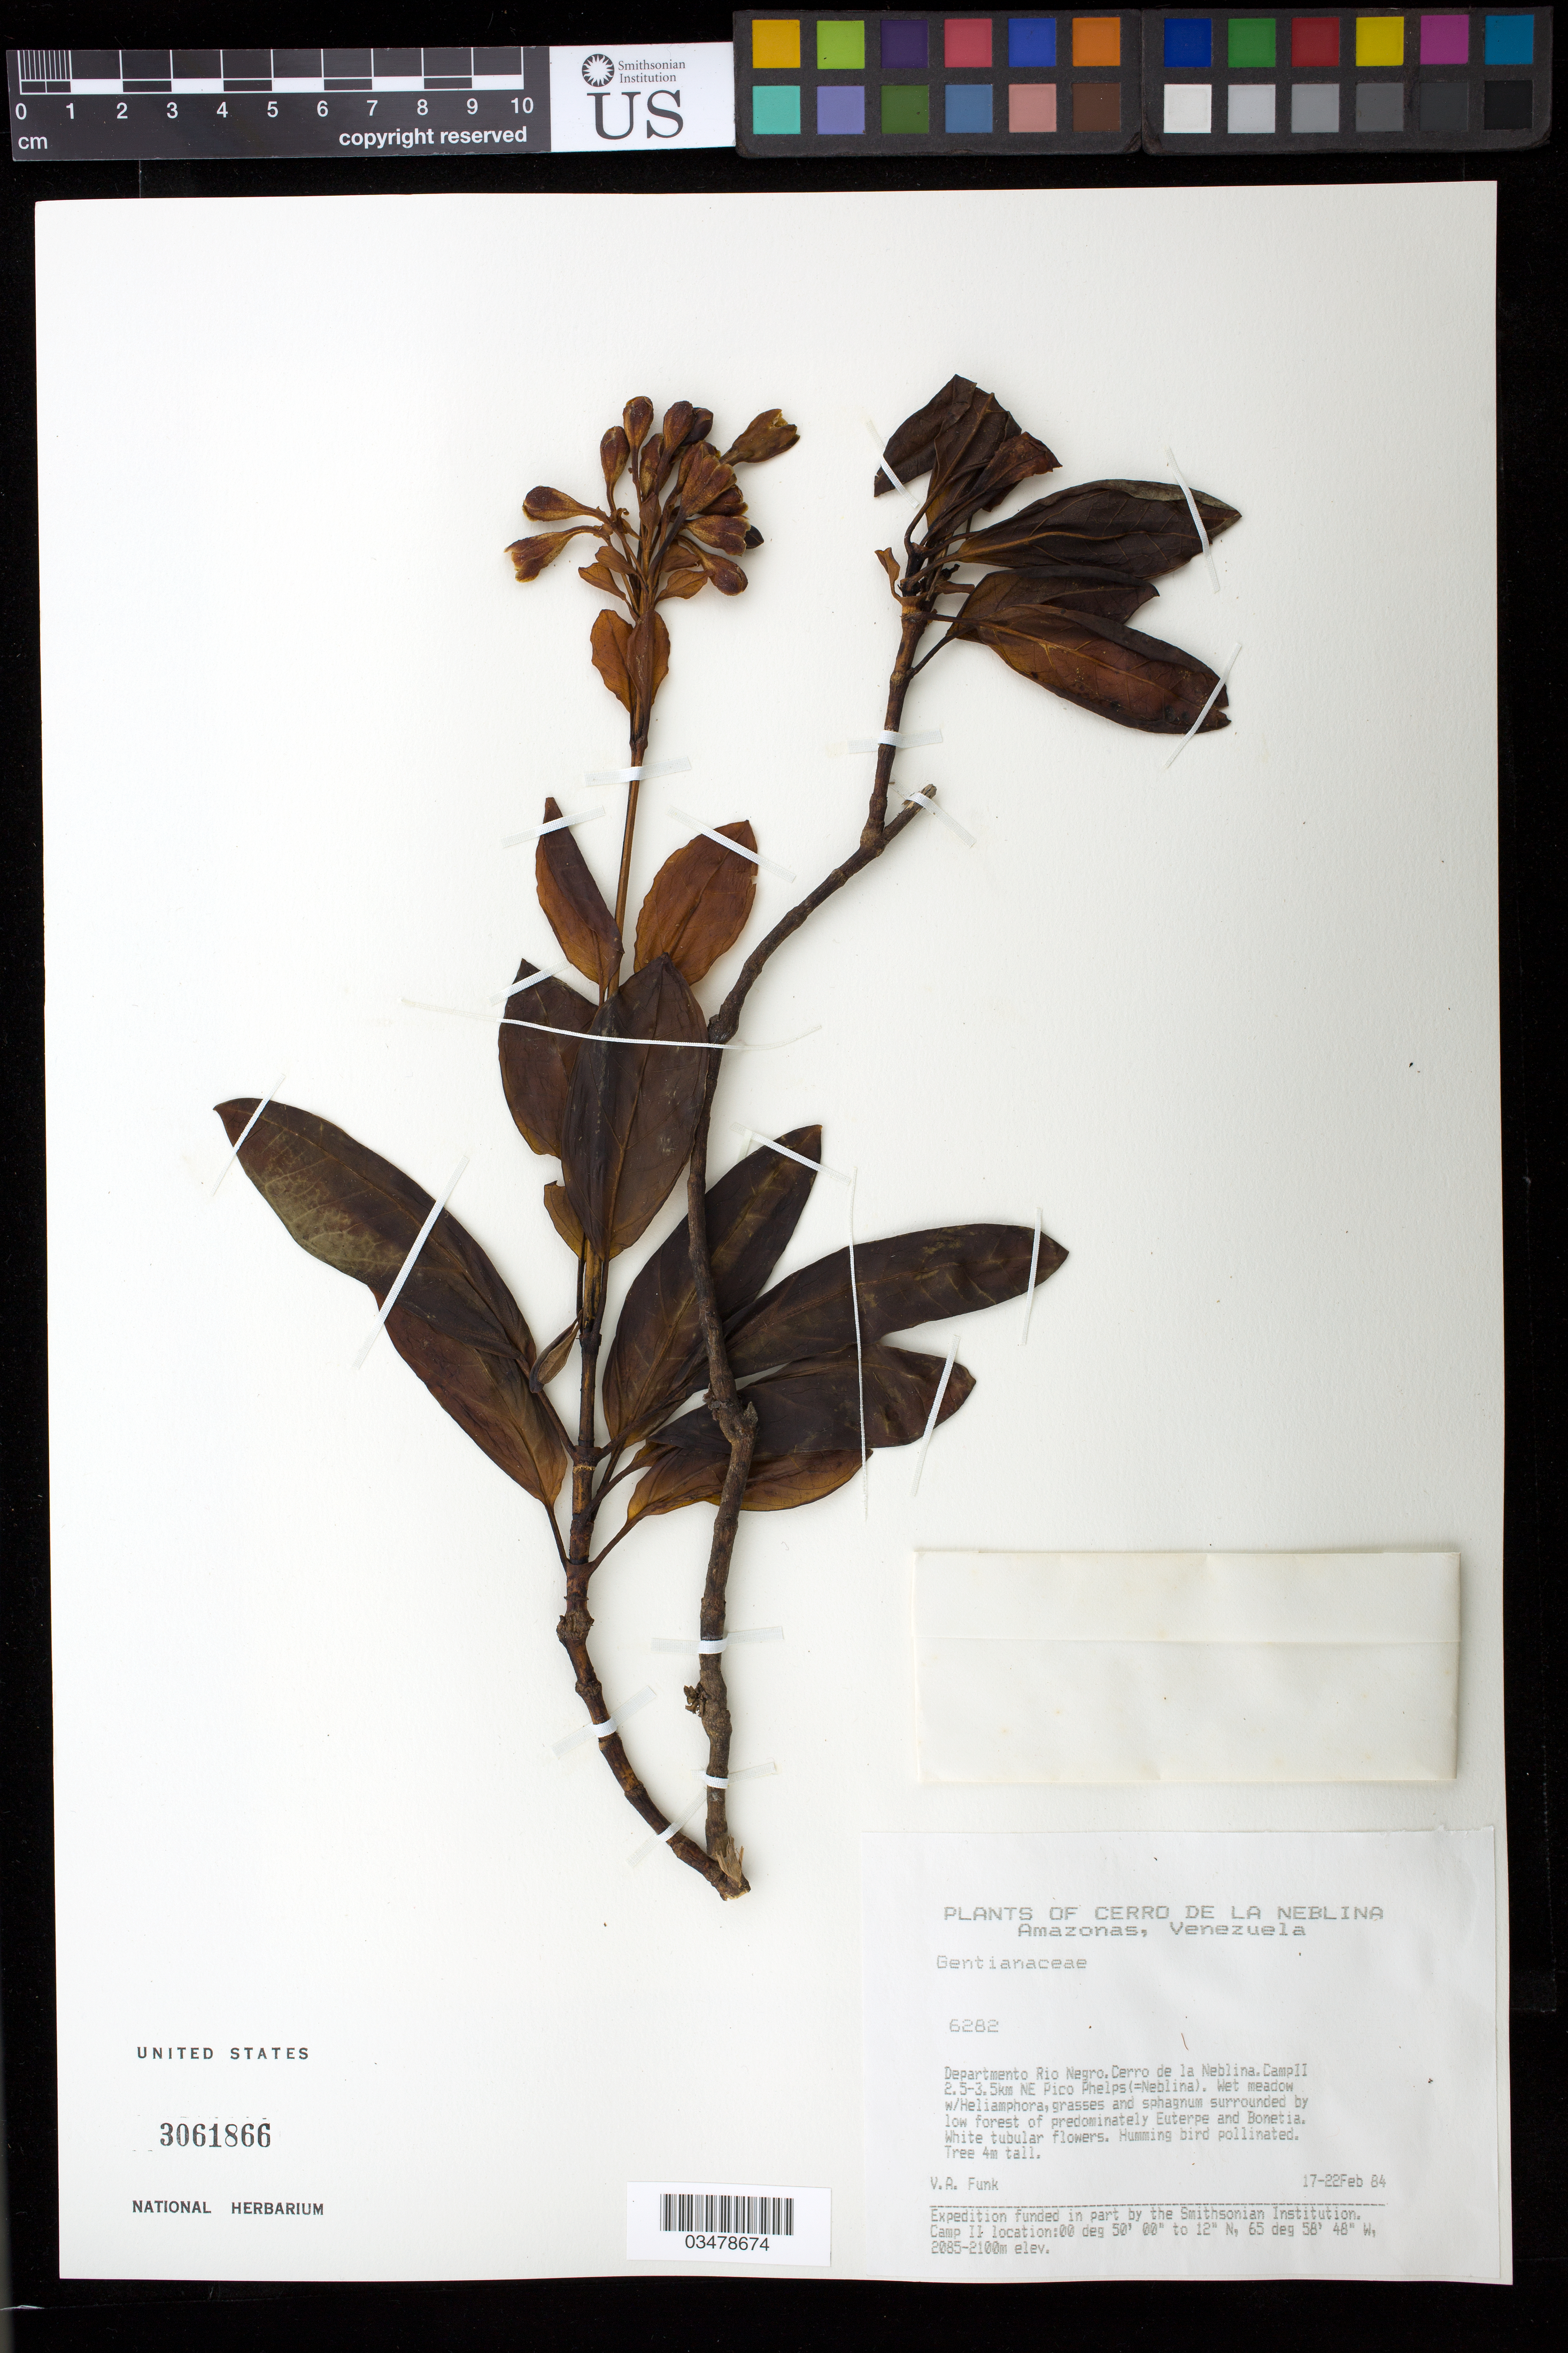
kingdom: Plantae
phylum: Tracheophyta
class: Magnoliopsida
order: Gentianales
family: Gentianaceae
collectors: V. Funk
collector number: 6282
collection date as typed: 17-22 Feb 1984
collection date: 1984-02-17/1984-02-22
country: Venezuela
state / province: Amazonas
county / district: Río Negro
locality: Cerro de la Neblina, Camp II 2.5-3.5 km NE Pico Phelps (=Neblina)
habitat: Wet meado with Heliamphora, grasses, and sphagnum surrounded by low forest of predominately Euterpe and Bonetia. Around bog area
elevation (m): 2085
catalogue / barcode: US 3061866